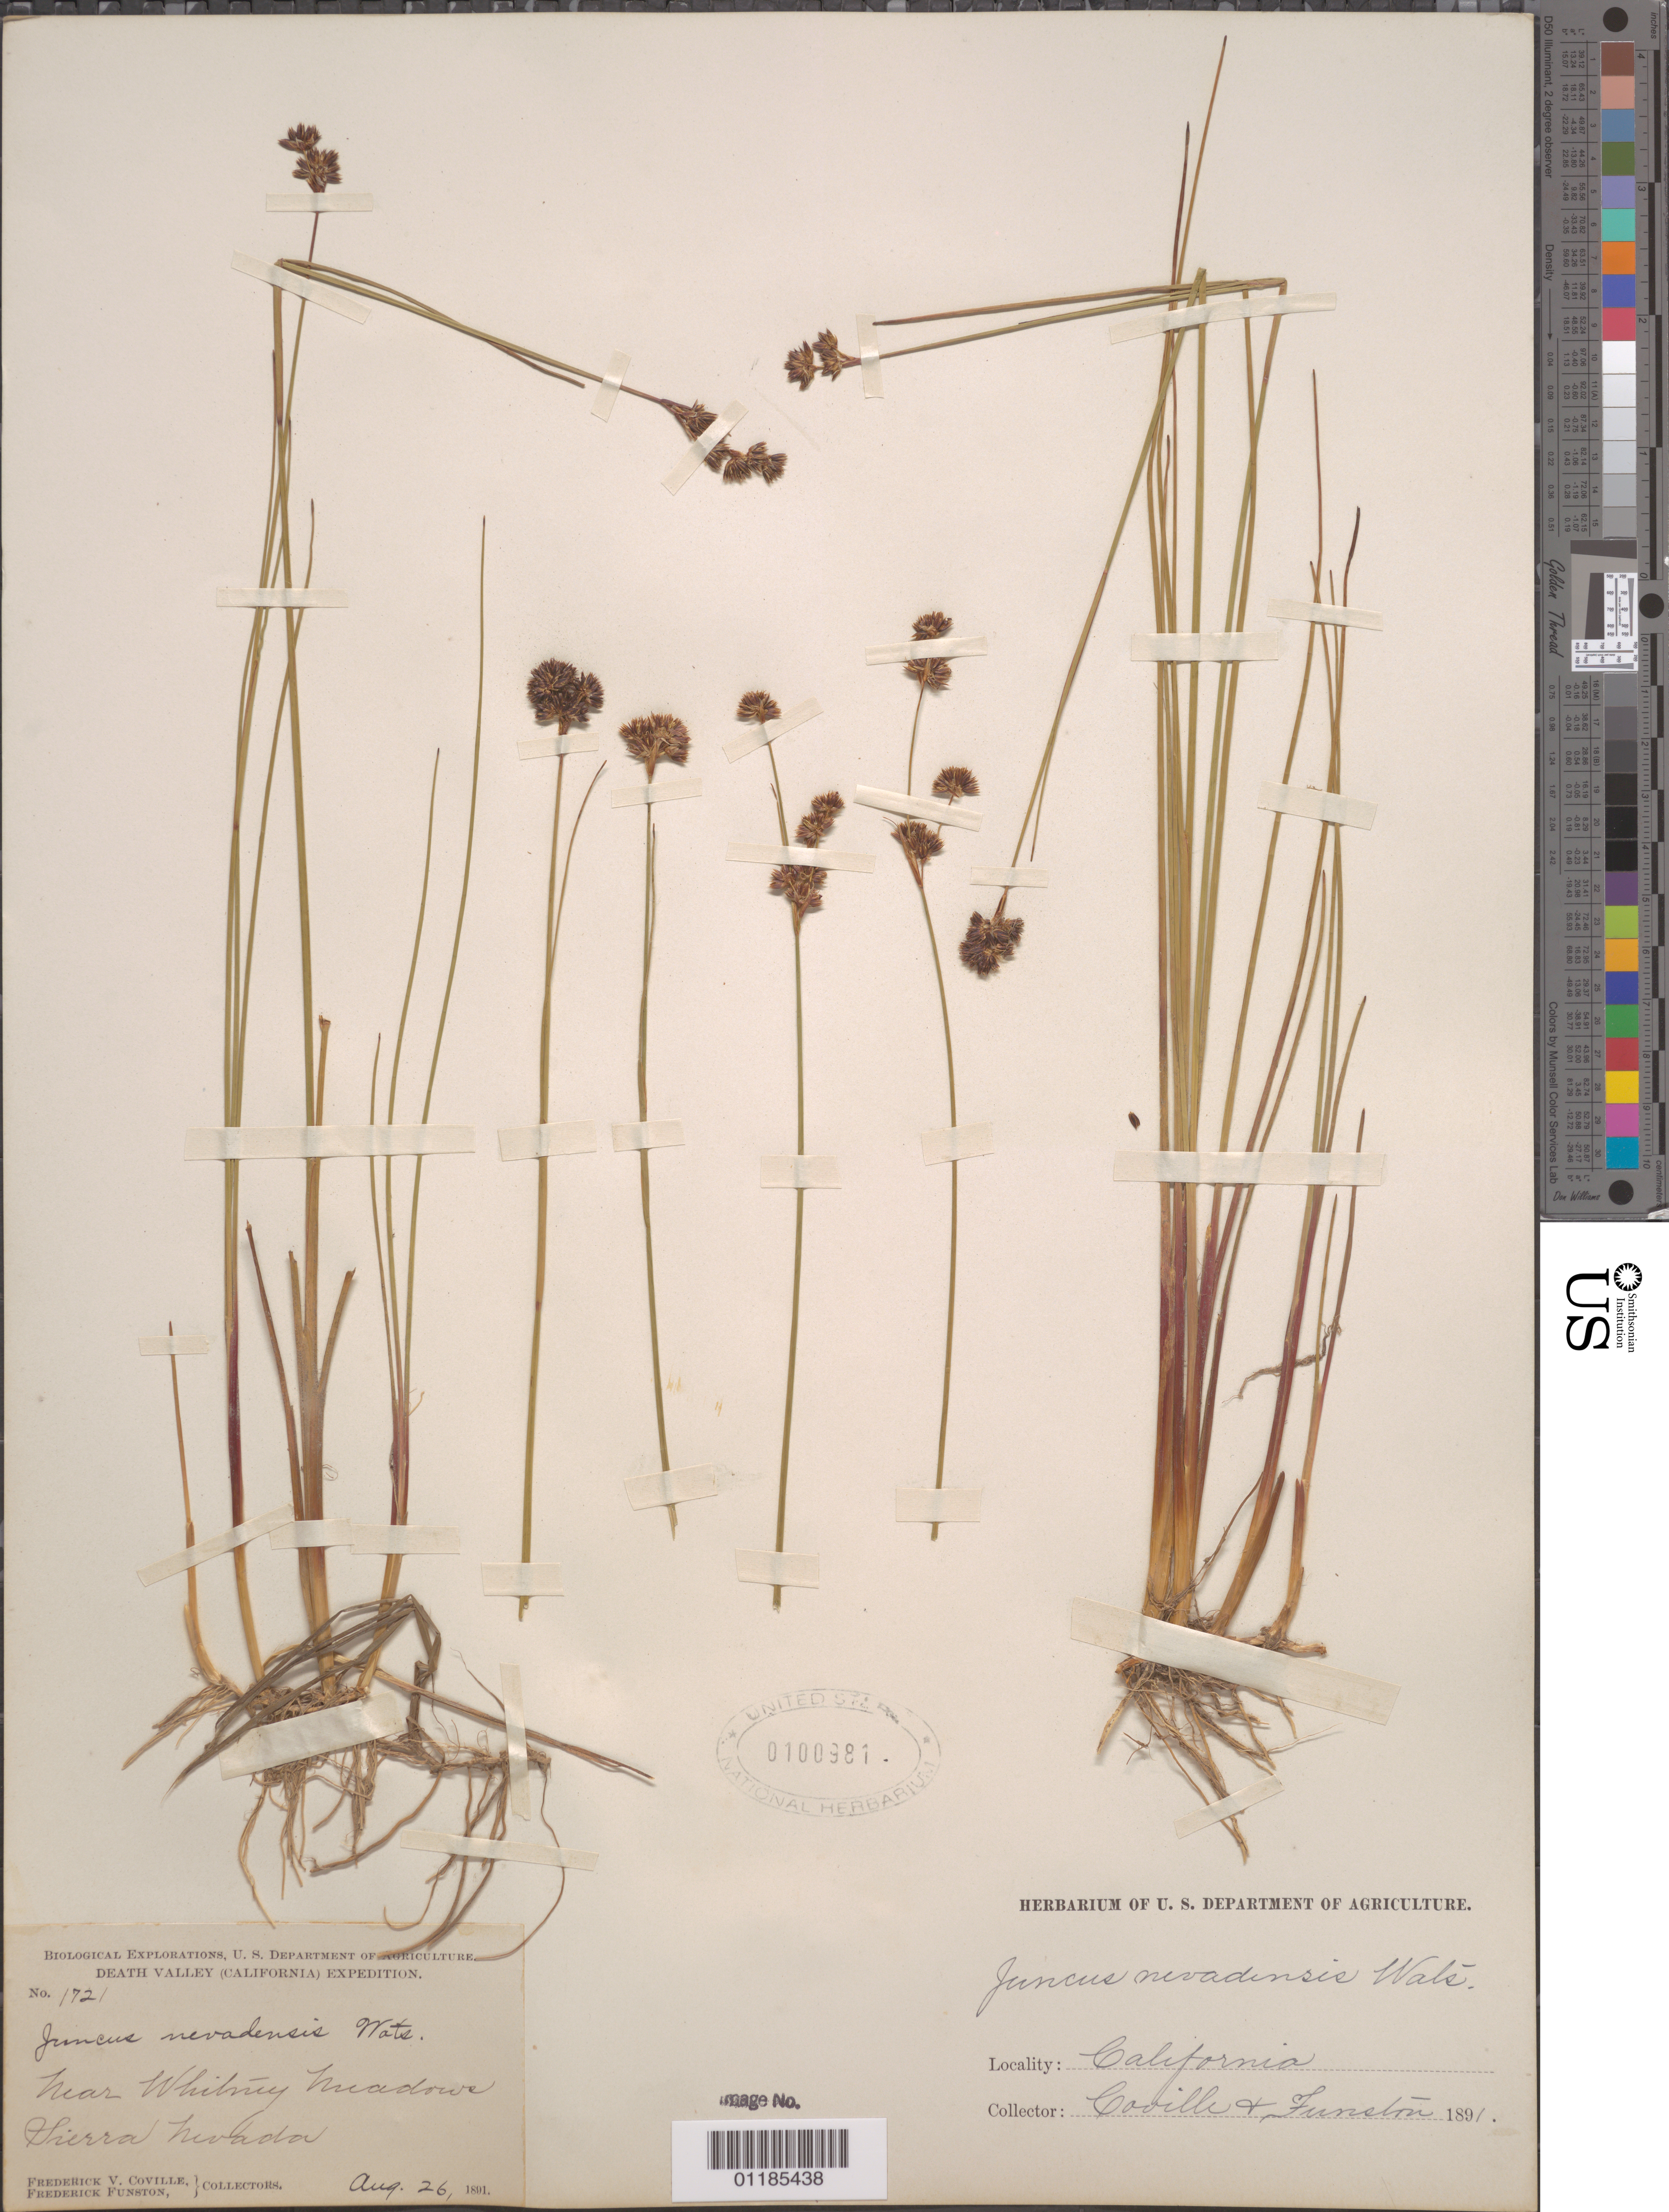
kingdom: Plantae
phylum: Tracheophyta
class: Liliopsida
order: Poales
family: Juncaceae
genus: Juncus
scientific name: Juncus nevadensis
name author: S. Watson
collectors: F. V. Coville & F. Funston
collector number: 1721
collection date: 1891-08-28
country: United States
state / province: California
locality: Near Whitney Meadows, Sierra Nevada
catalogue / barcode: US 100981